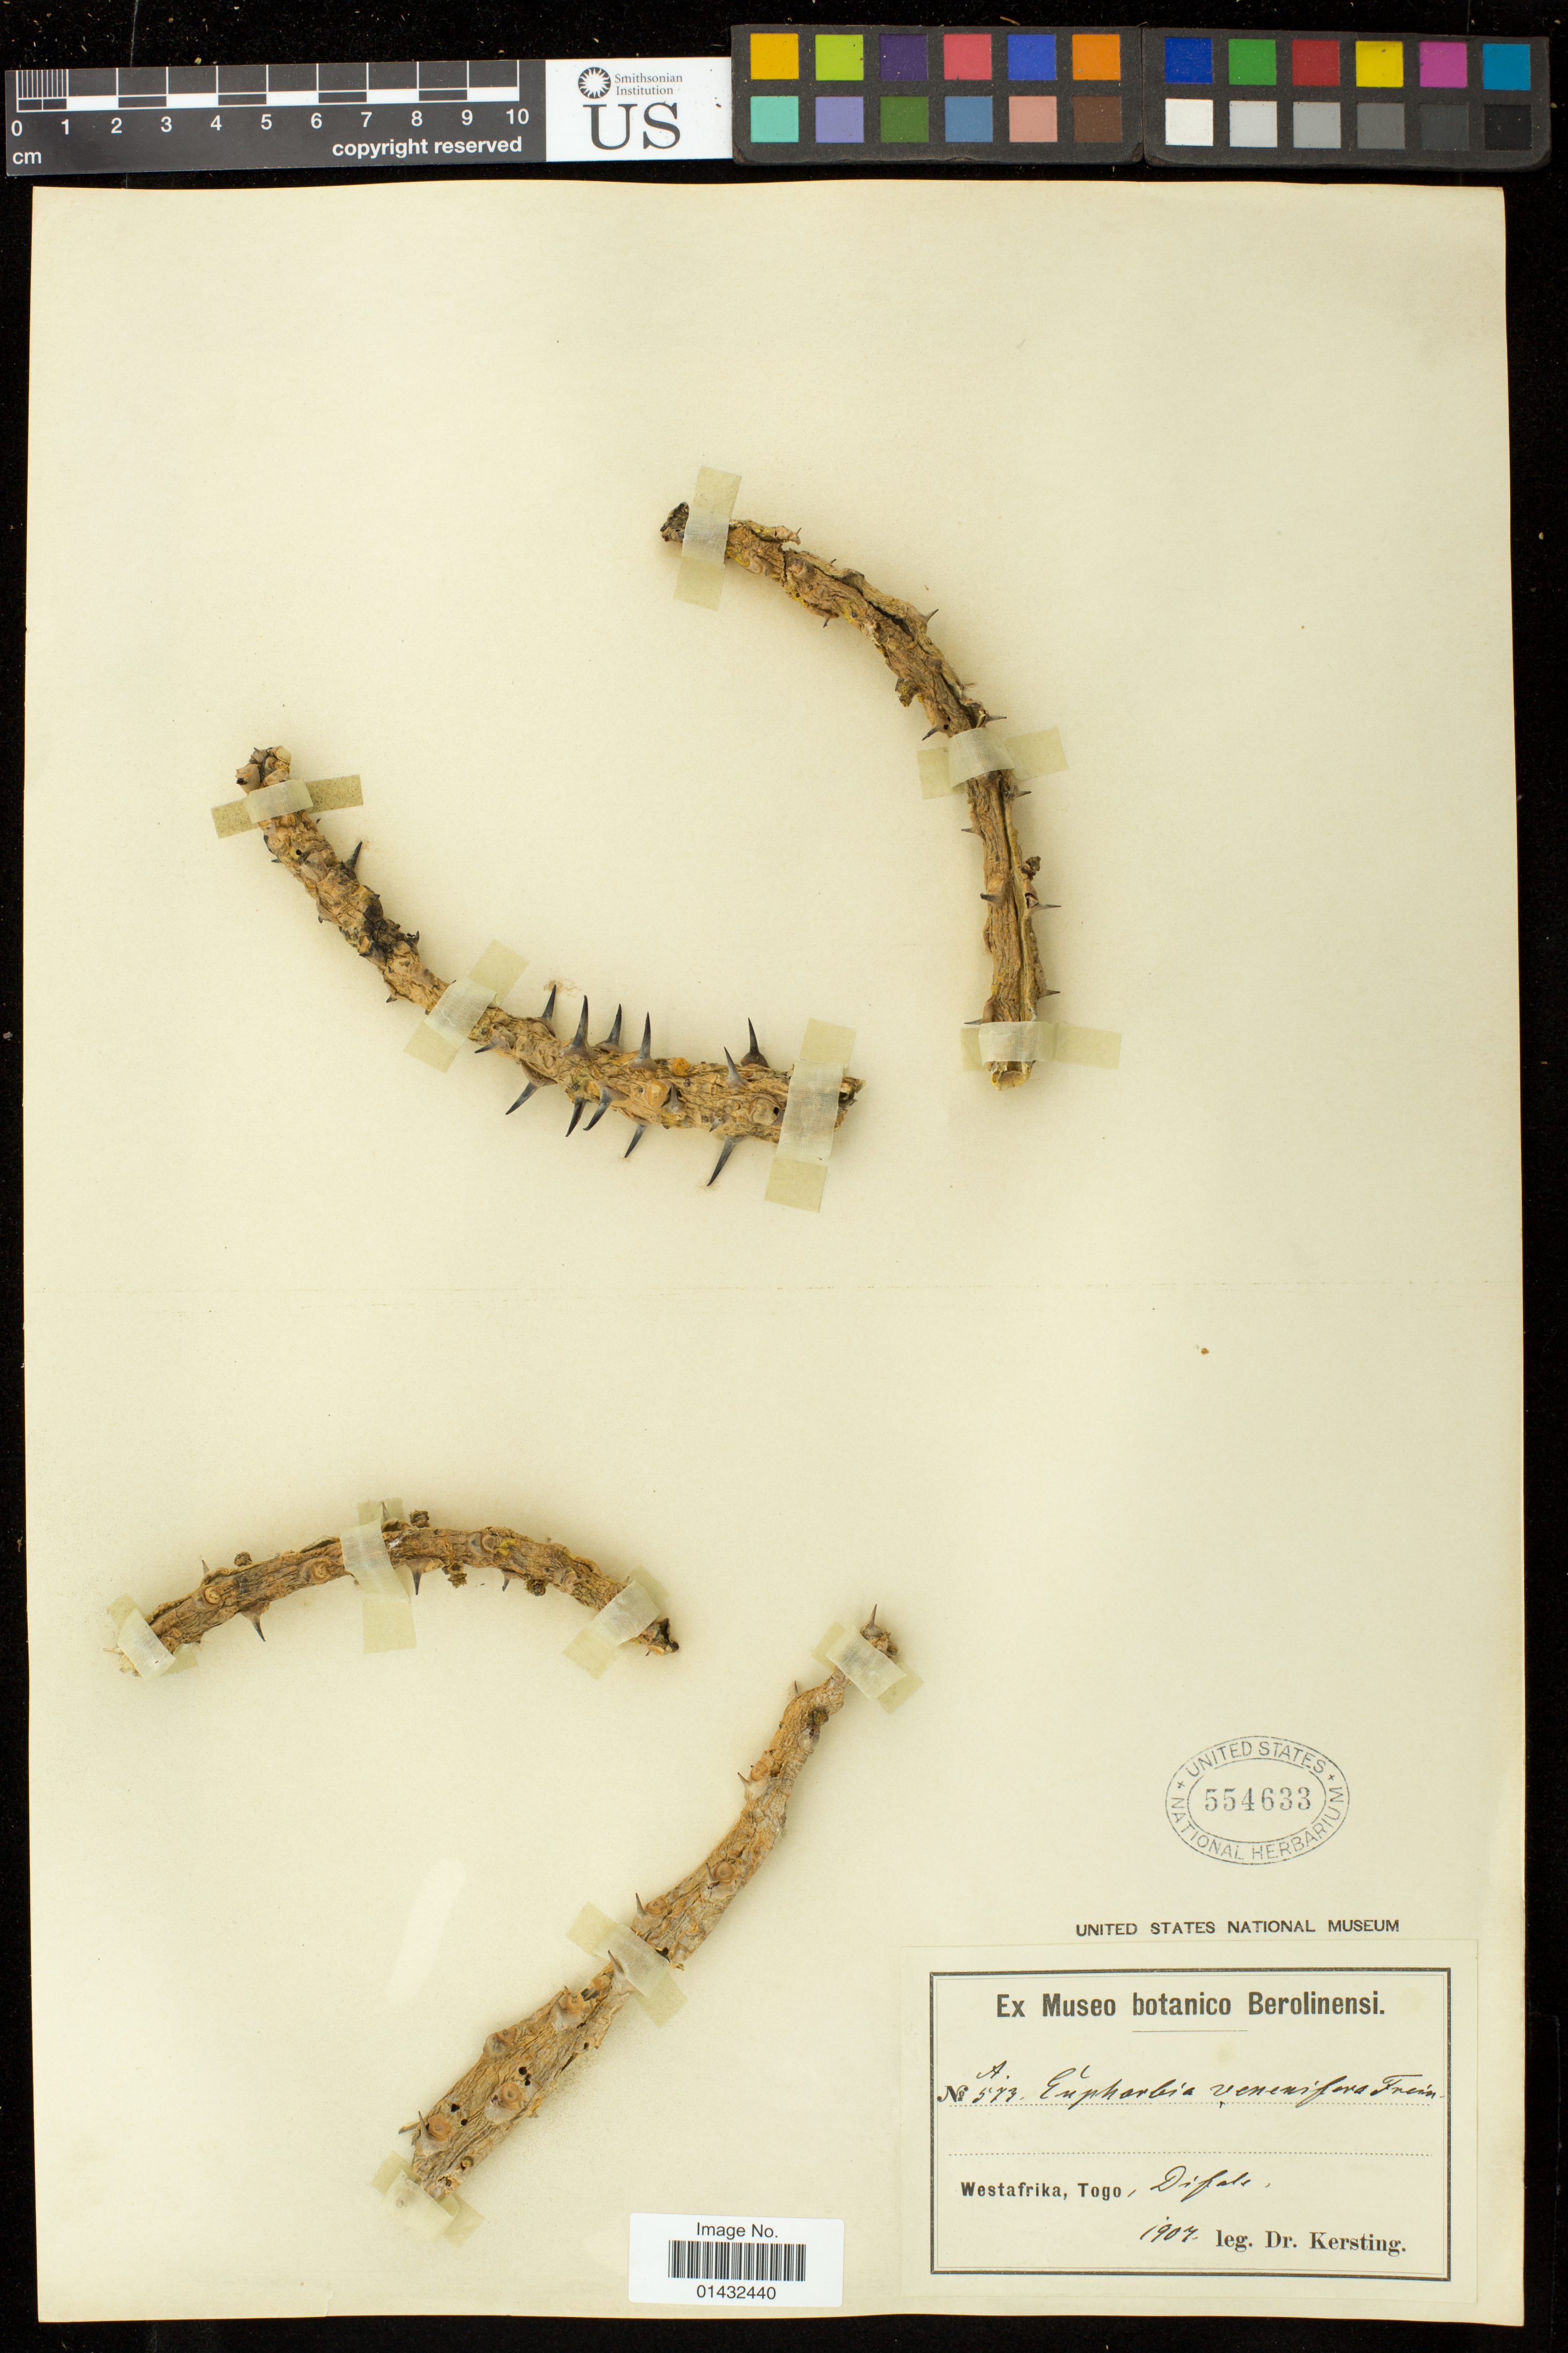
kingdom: Plantae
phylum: Tracheophyta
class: Magnoliopsida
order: Malpighiales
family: Euphorbiaceae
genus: Euphorbia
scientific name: Euphorbia venefica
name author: Tremaux & Boiss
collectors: -. Kersting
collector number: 573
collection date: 1907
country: Togo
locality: Difale [sp?]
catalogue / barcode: US 554633